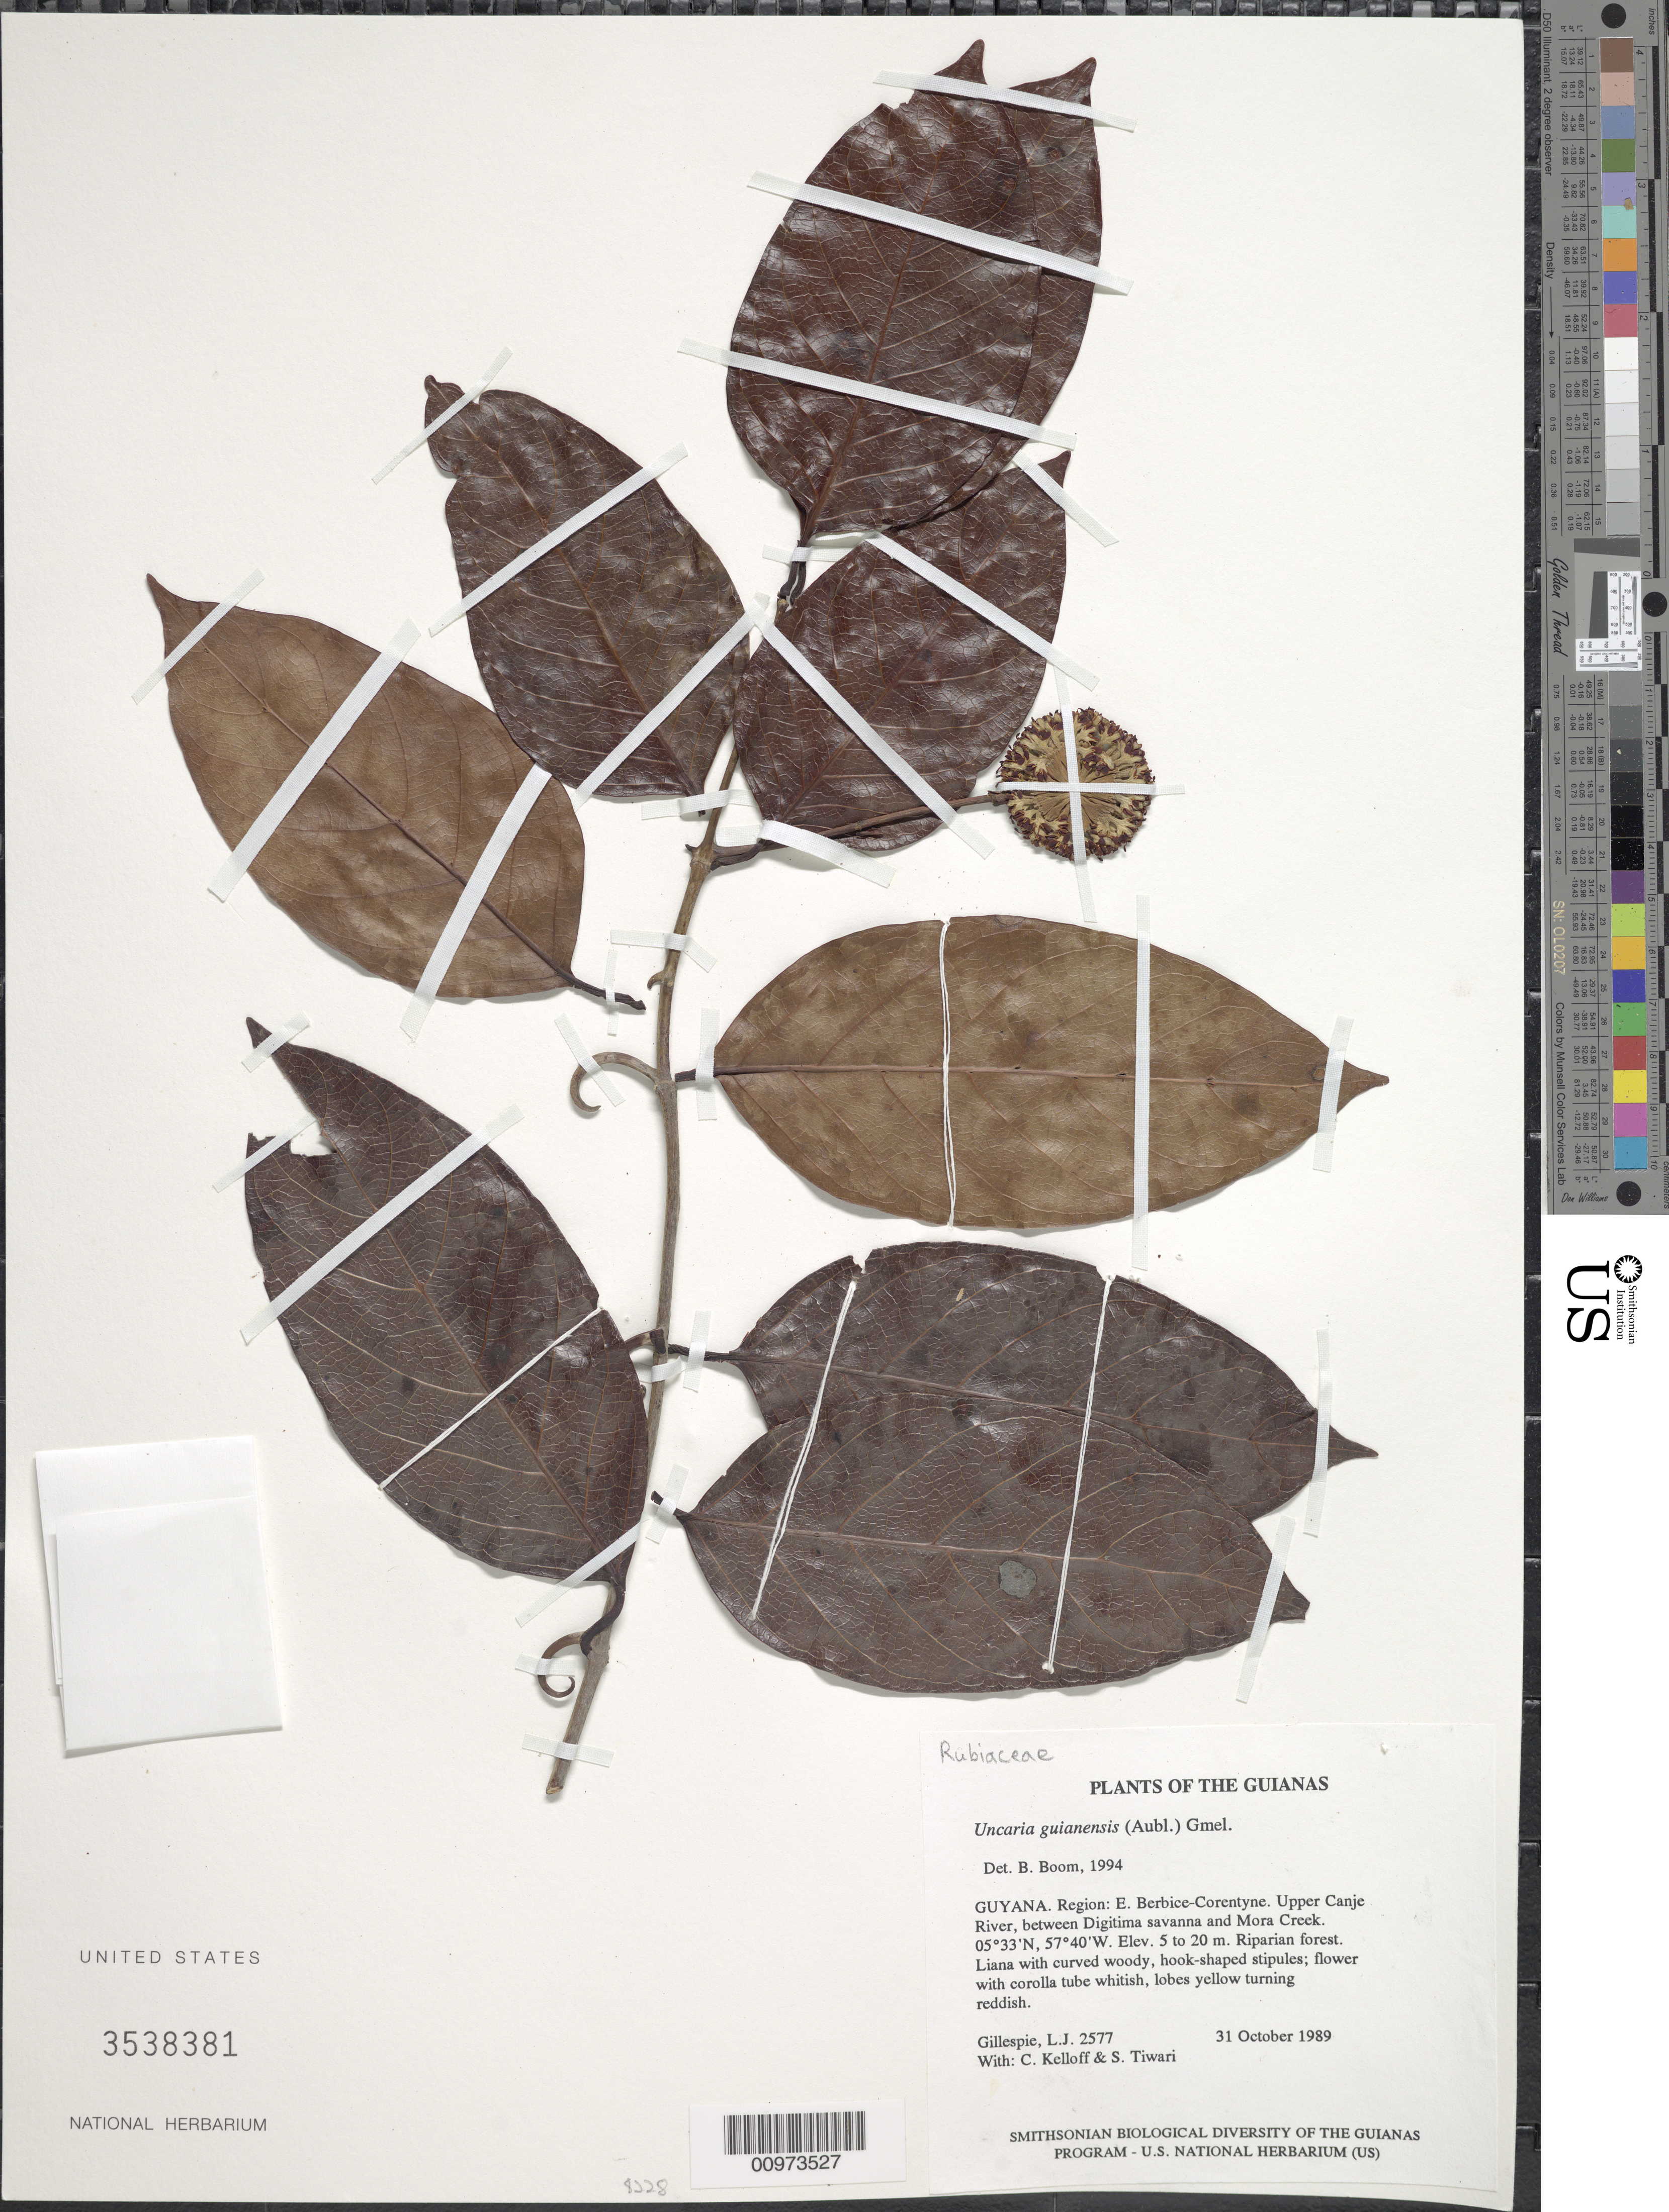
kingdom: Plantae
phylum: Tracheophyta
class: Magnoliopsida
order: Gentianales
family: Rubiaceae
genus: Uncaria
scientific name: Uncaria guianensis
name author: (Aubl.) J.F. Gmel.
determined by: Boom, B. M.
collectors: L. J. Gillespie, C. L. Kelloff & S. Tiwari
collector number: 2577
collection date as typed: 31 October 1989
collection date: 1989-10-31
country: Guyana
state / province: E. Berbice-Corentyne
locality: Upper Canje River, between Digitima savanna and Mora Creek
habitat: Riparian forest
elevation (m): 5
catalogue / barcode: US 3538381